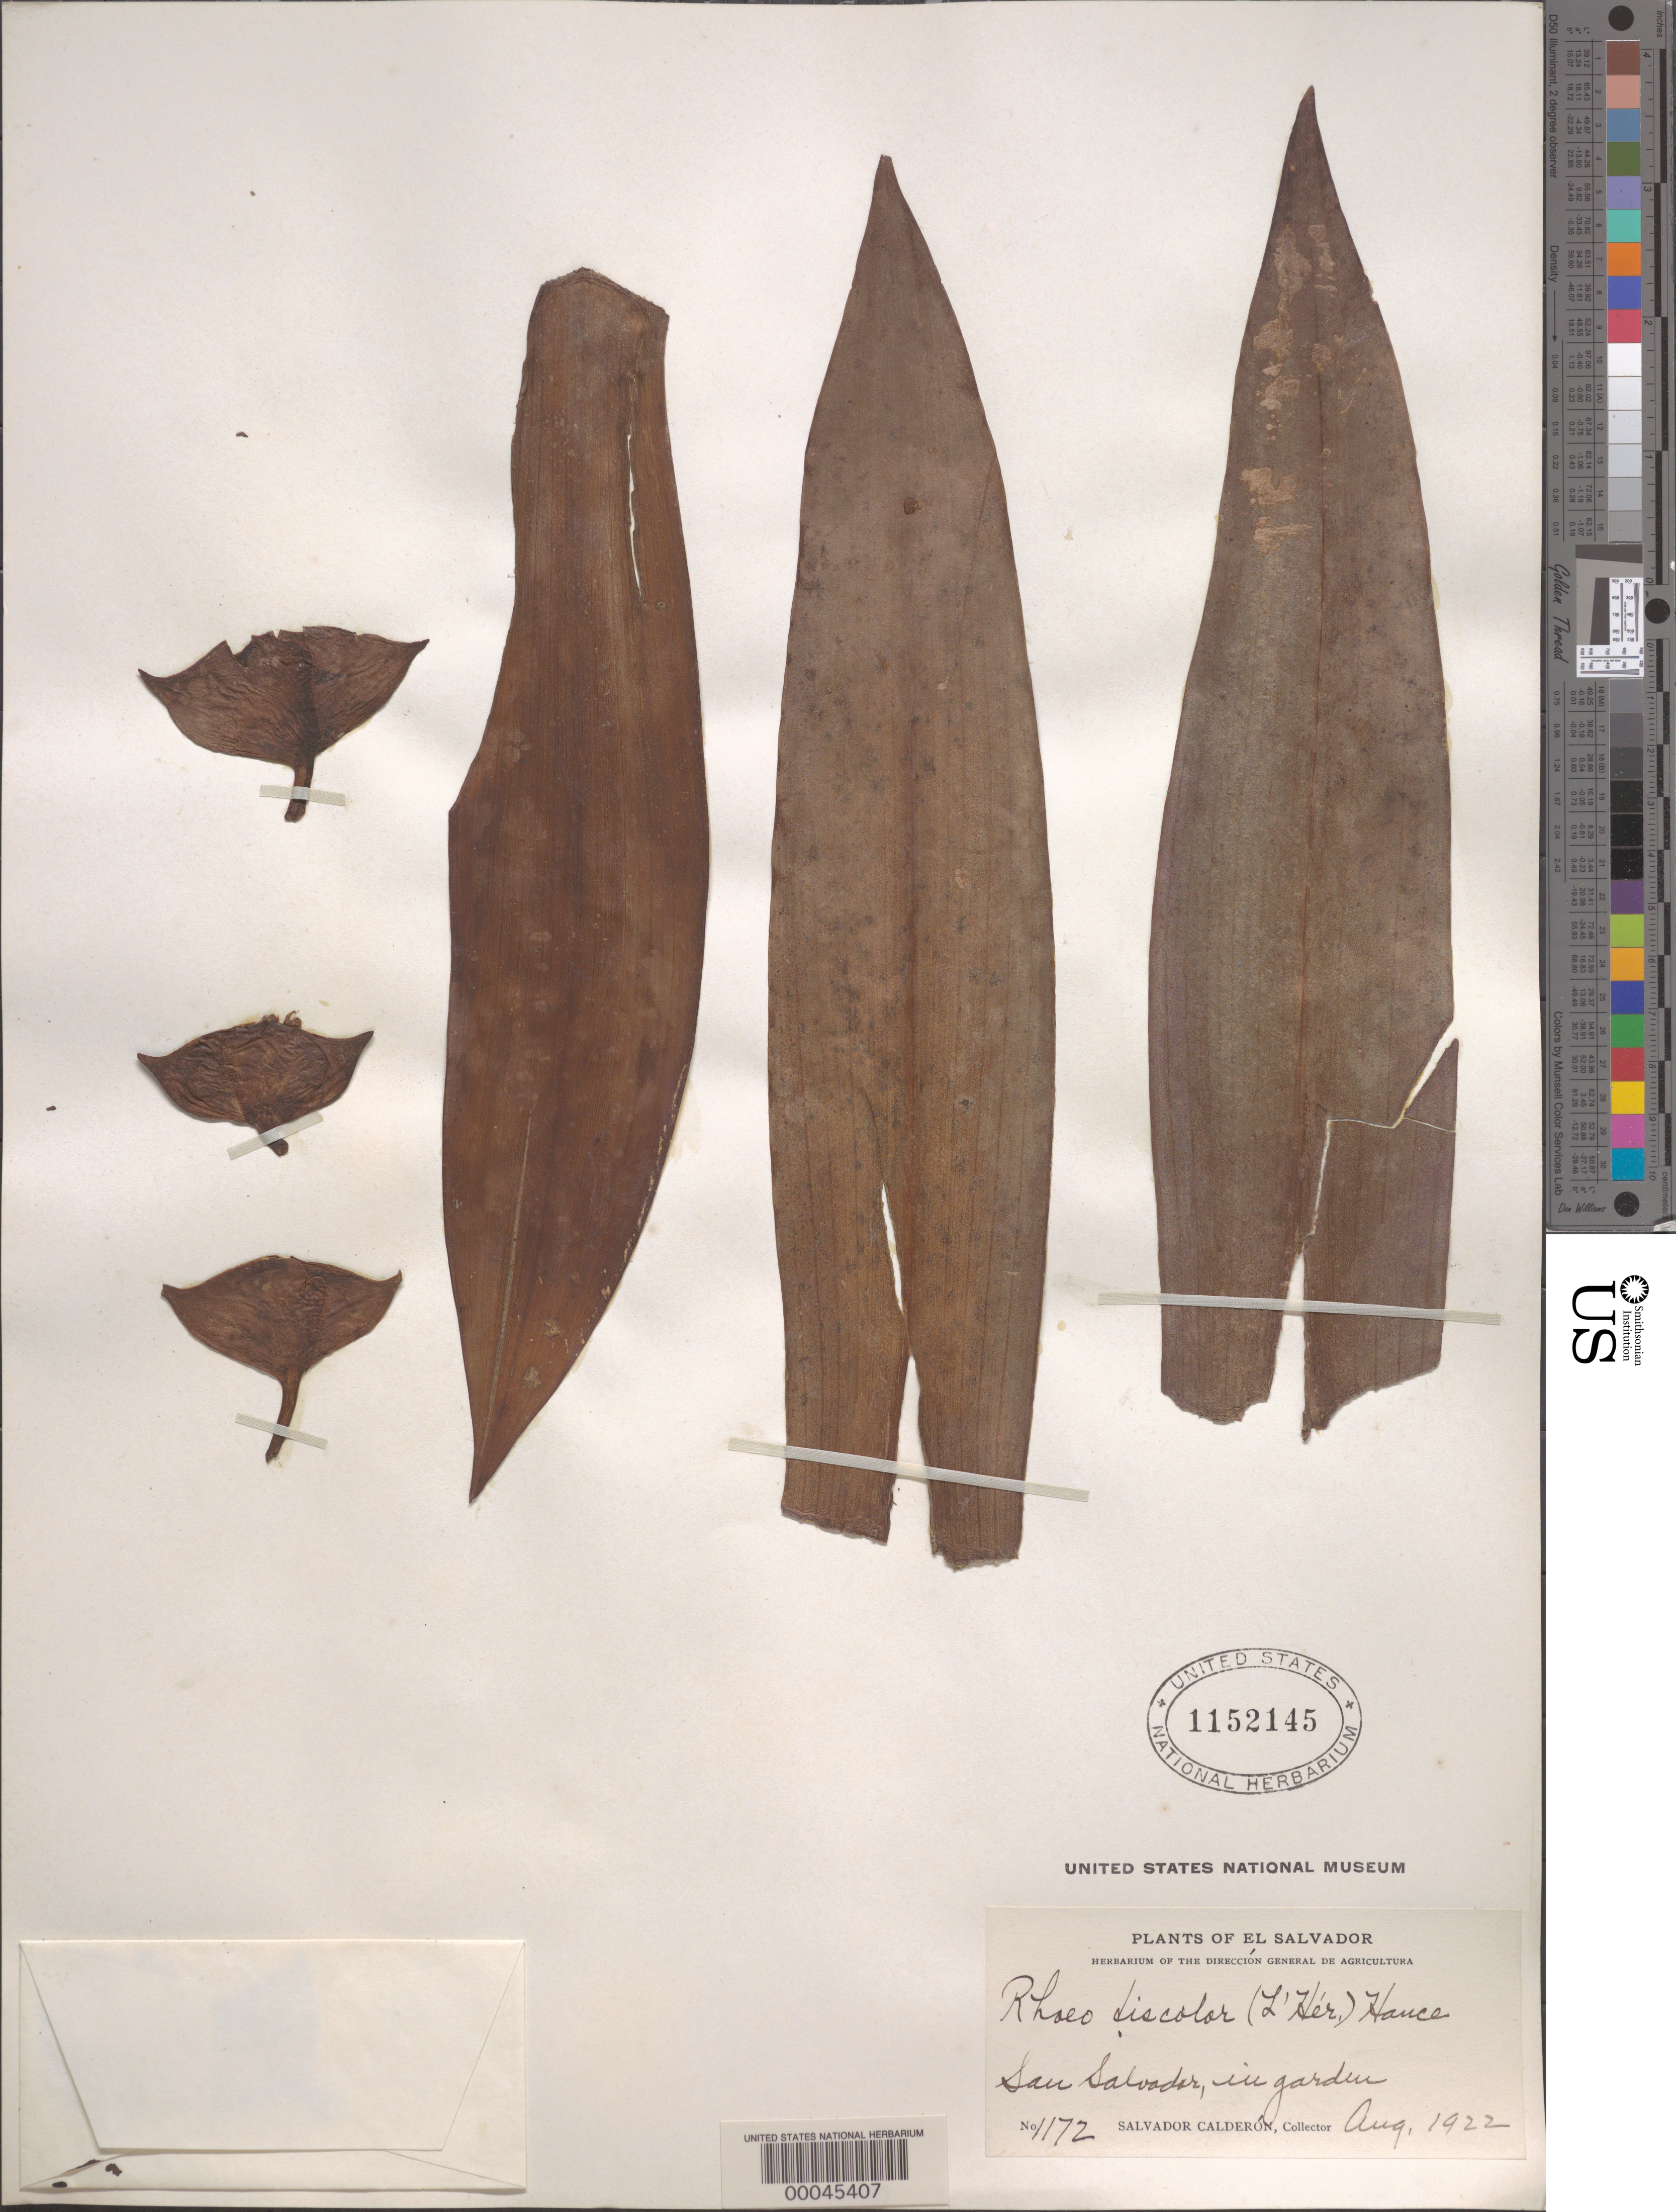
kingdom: Plantae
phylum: Tracheophyta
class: Liliopsida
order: Commelinales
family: Commelinaceae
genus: Tradescantia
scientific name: Tradescantia spathacea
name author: Sw.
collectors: S. Calderón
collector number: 1172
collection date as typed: Aug 1922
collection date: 1922-08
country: El Salvador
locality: San salvador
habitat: Garden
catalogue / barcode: US 1152145